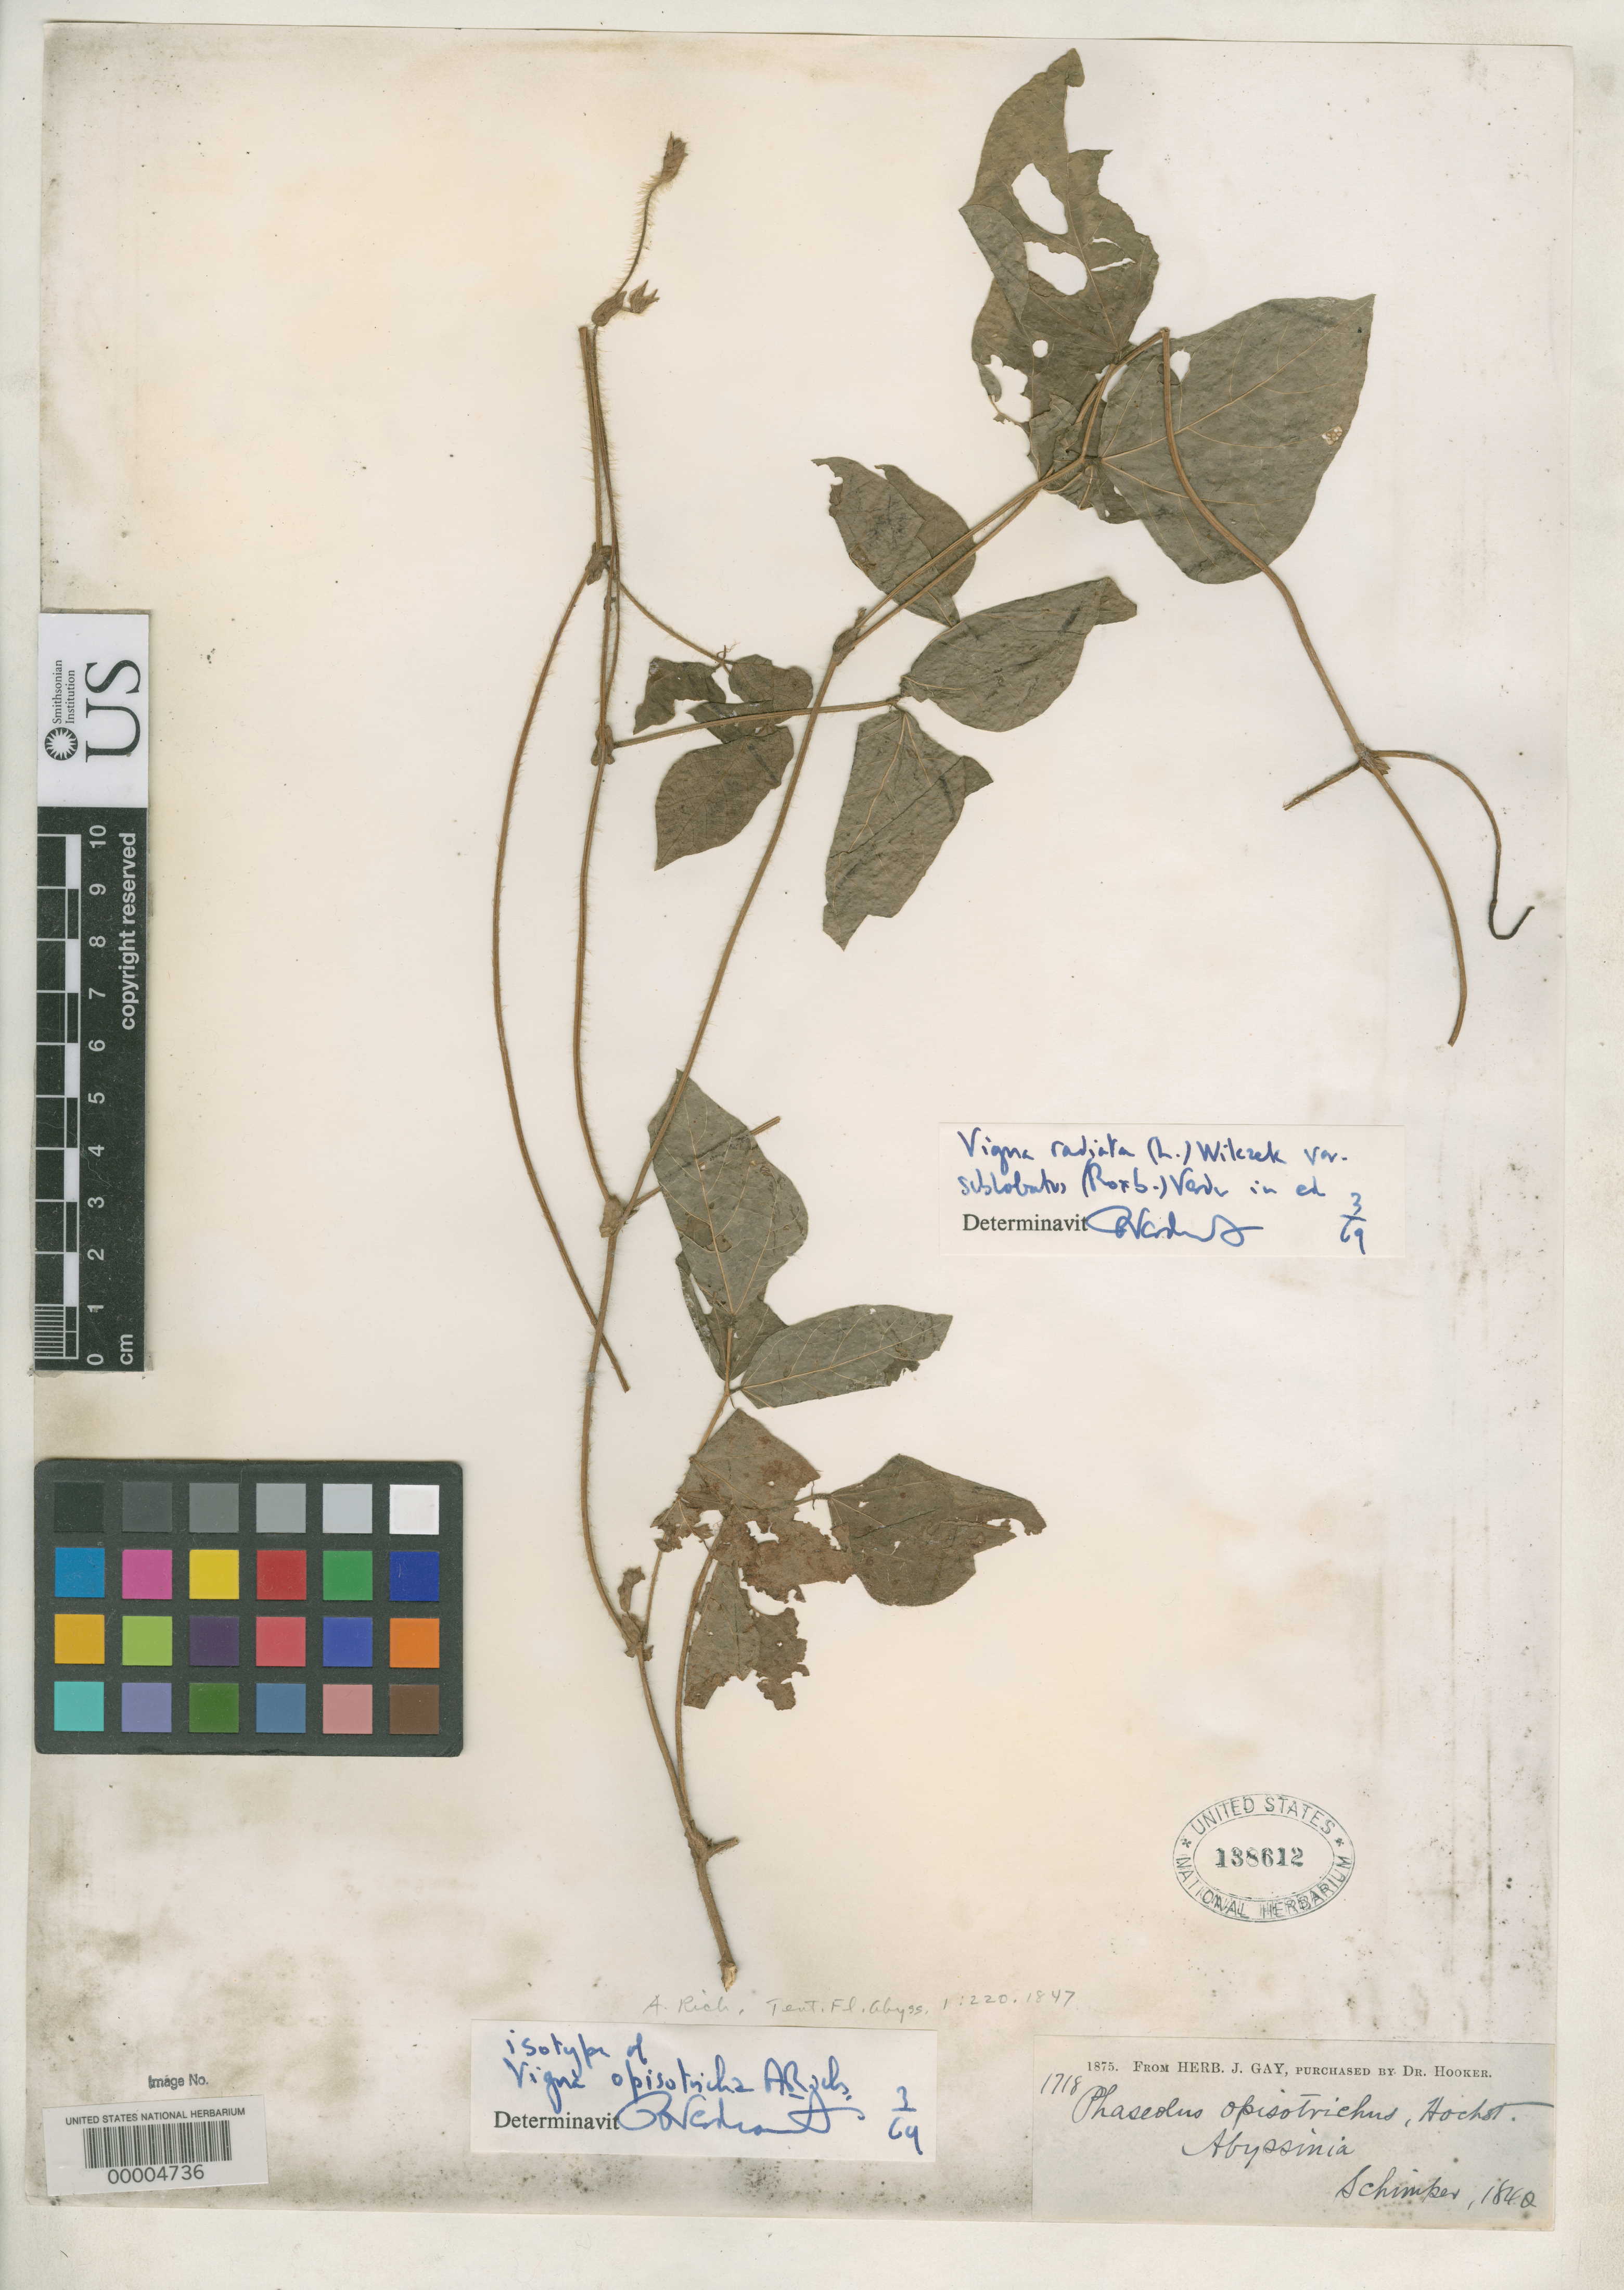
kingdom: Plantae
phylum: Tracheophyta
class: Magnoliopsida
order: Fabales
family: Fabaceae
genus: Vigna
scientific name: Vigna opisotricha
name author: A. Rich.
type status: Isotype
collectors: M. Schimper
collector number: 1718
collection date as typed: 1840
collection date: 1840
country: Ethiopia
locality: (country as "Abyssinia").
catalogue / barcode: US 138612